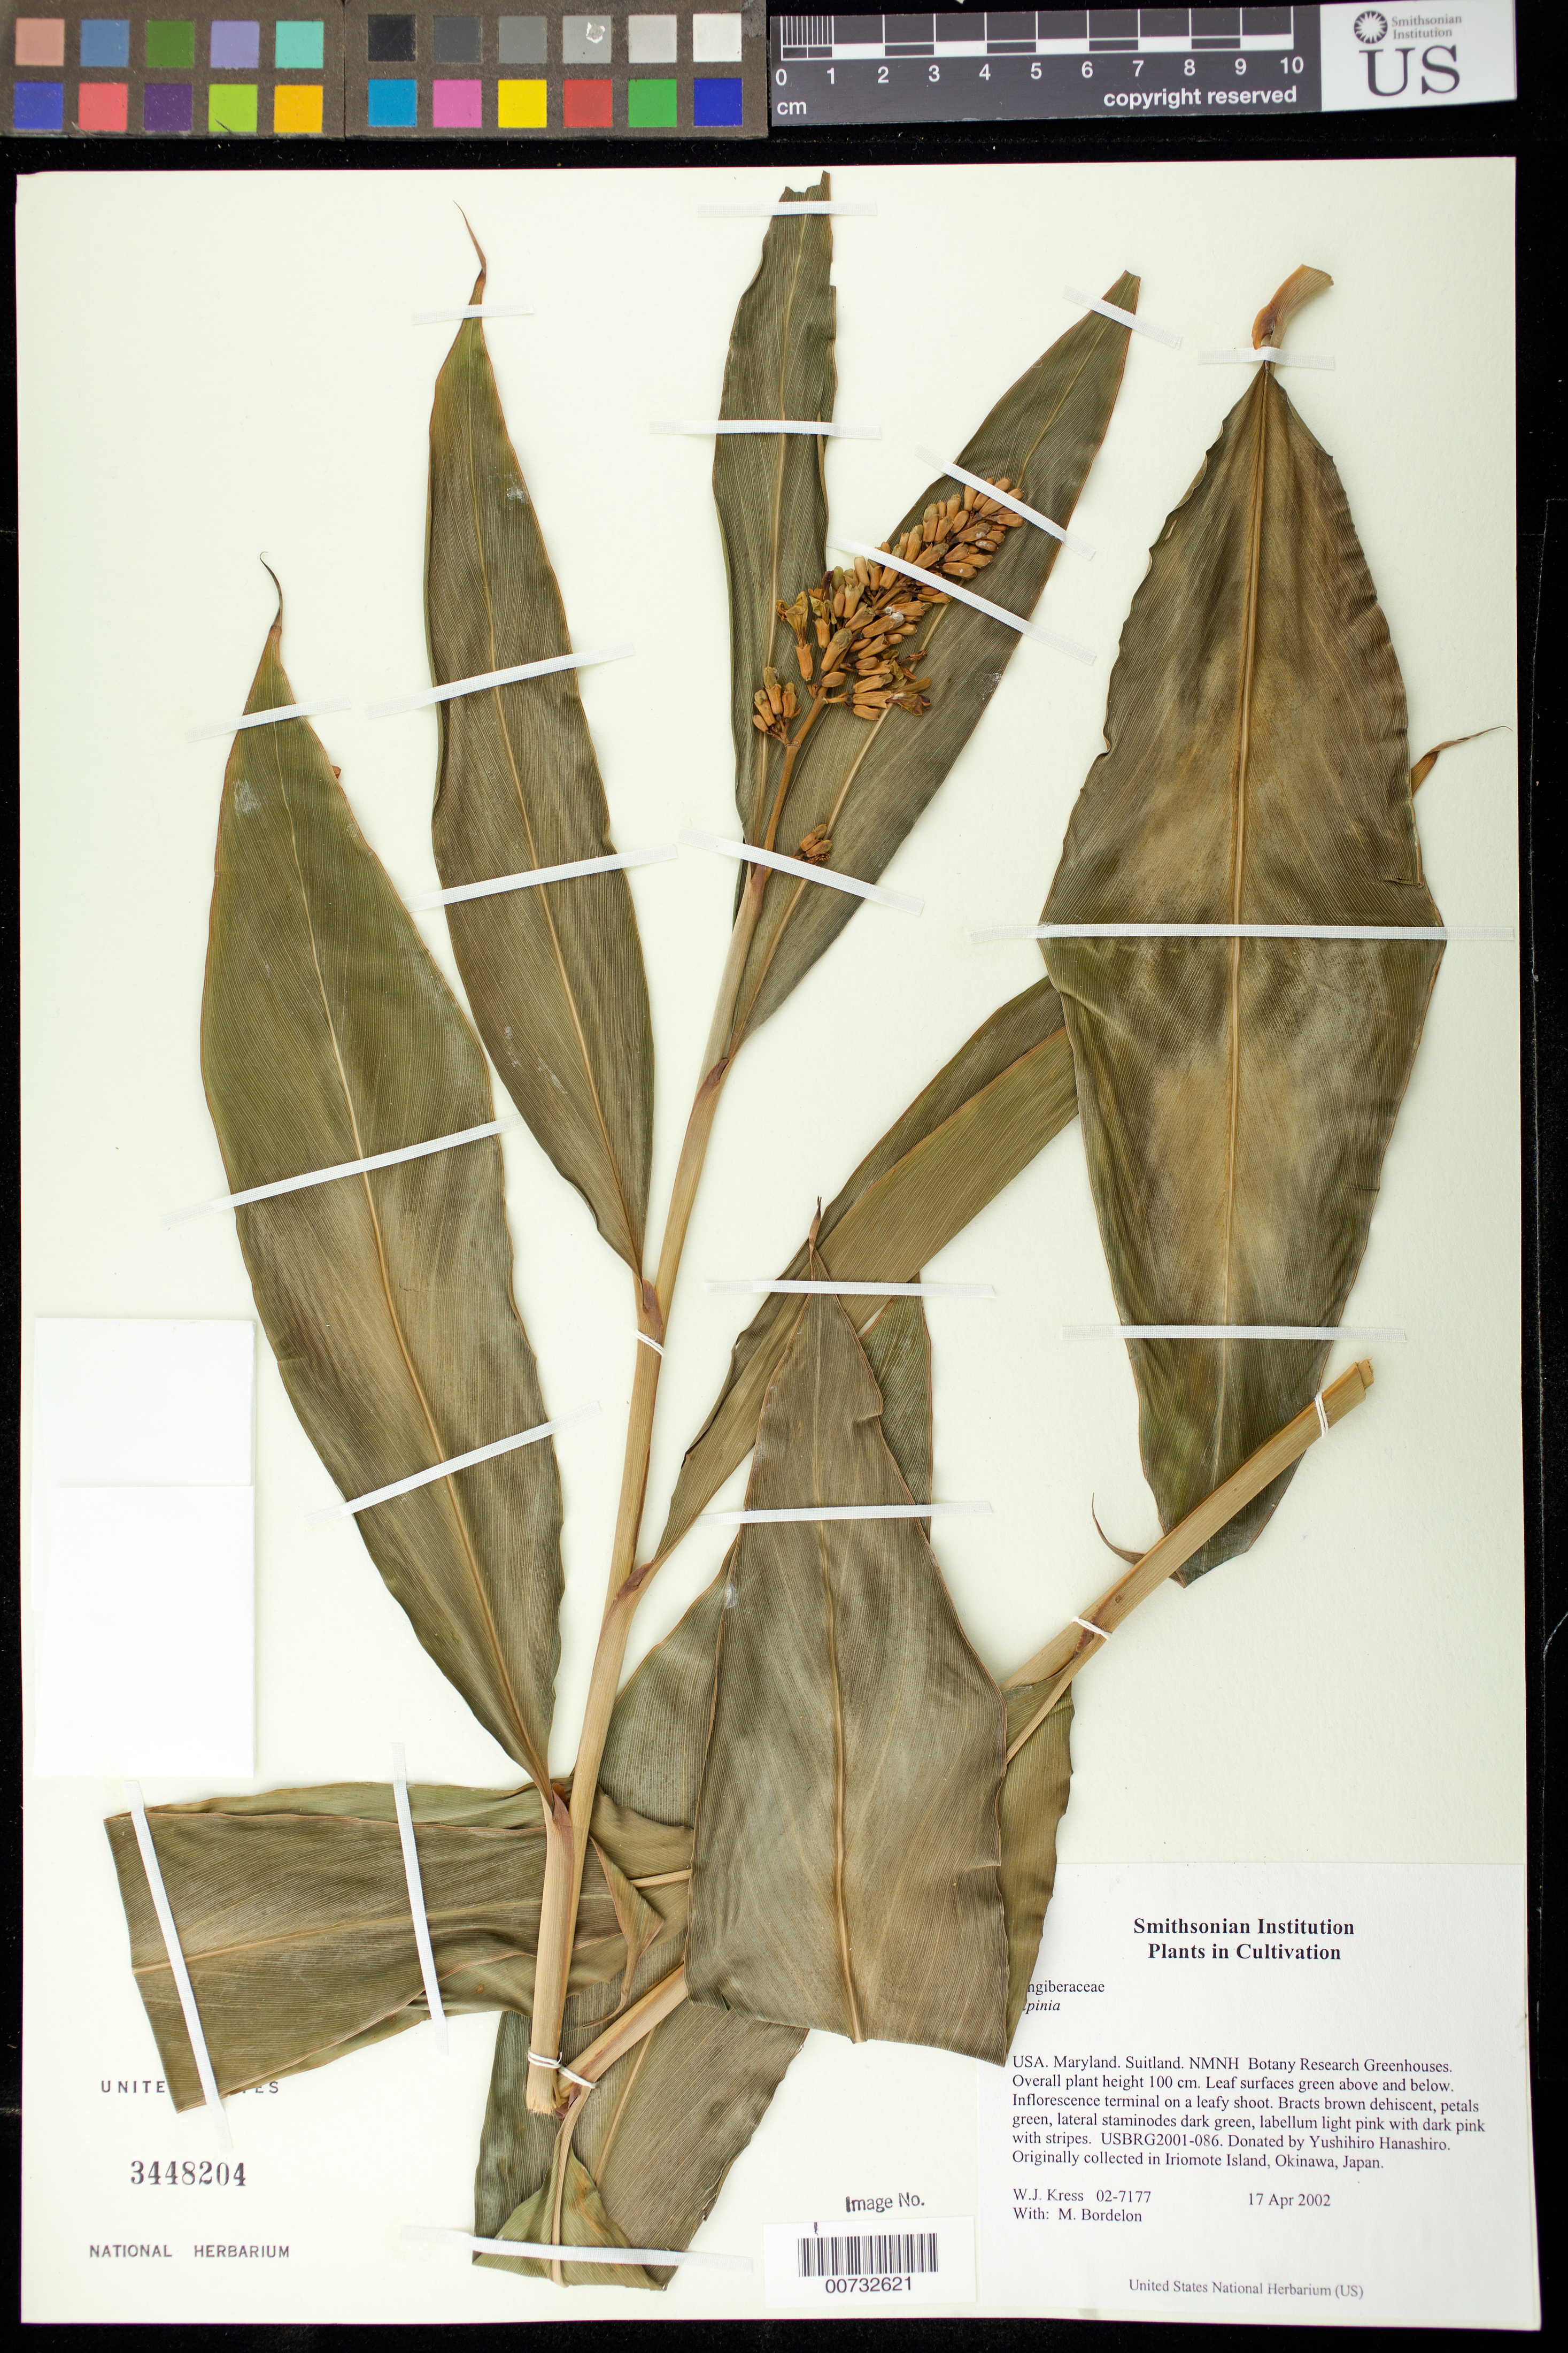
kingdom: Plantae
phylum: Tracheophyta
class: Liliopsida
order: Zingiberales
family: Zingiberaceae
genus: Alpinia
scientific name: Alpinia sp.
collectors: W. J. Kress & M. Bordelon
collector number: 02-7177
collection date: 2002-04-17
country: United States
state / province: Maryland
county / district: Prince George's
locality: NMNH Botany Research Greenhouses. Suitland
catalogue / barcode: US 3448204